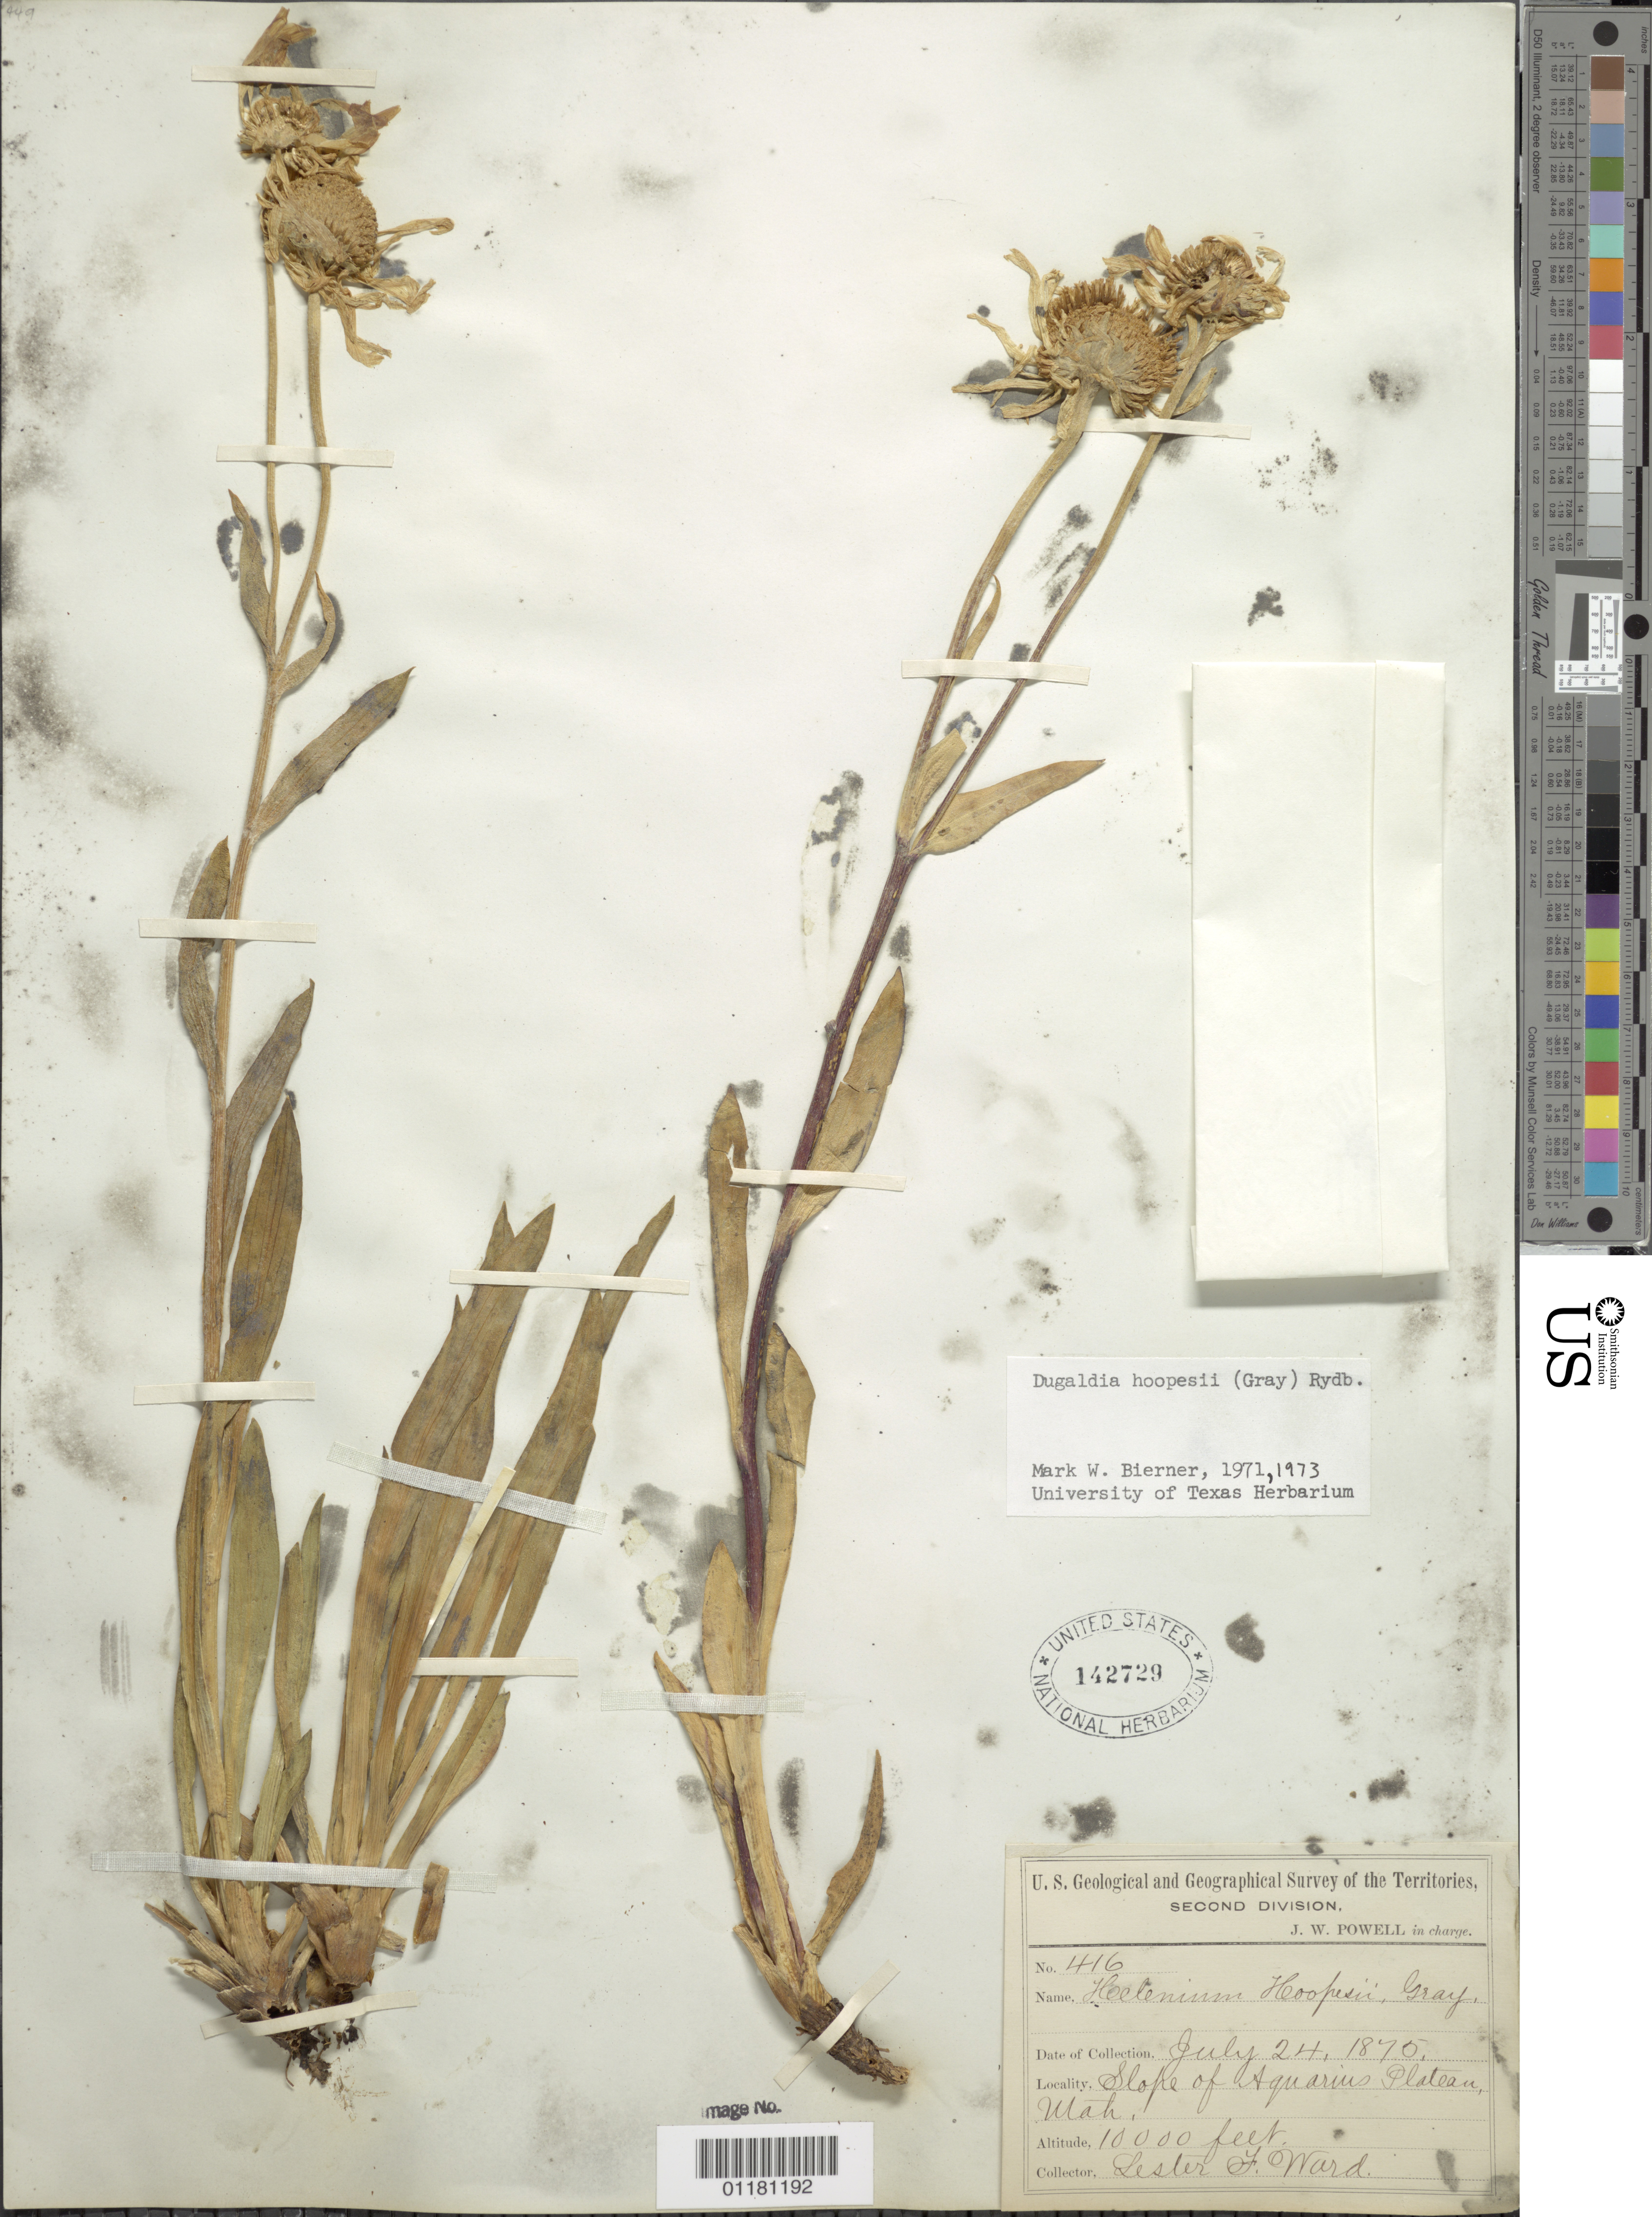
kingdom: Plantae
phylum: Tracheophyta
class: Magnoliopsida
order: Asterales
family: Asteraceae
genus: Dugaldia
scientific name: Dugaldia hoopesii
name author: (A. Gray) Rydb.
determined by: Bierner, M. W.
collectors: L. F. Ward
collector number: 416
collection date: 1875-07-24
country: United States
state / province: Utah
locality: Slope of Aquarius Plateau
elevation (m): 3048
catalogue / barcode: US 142729